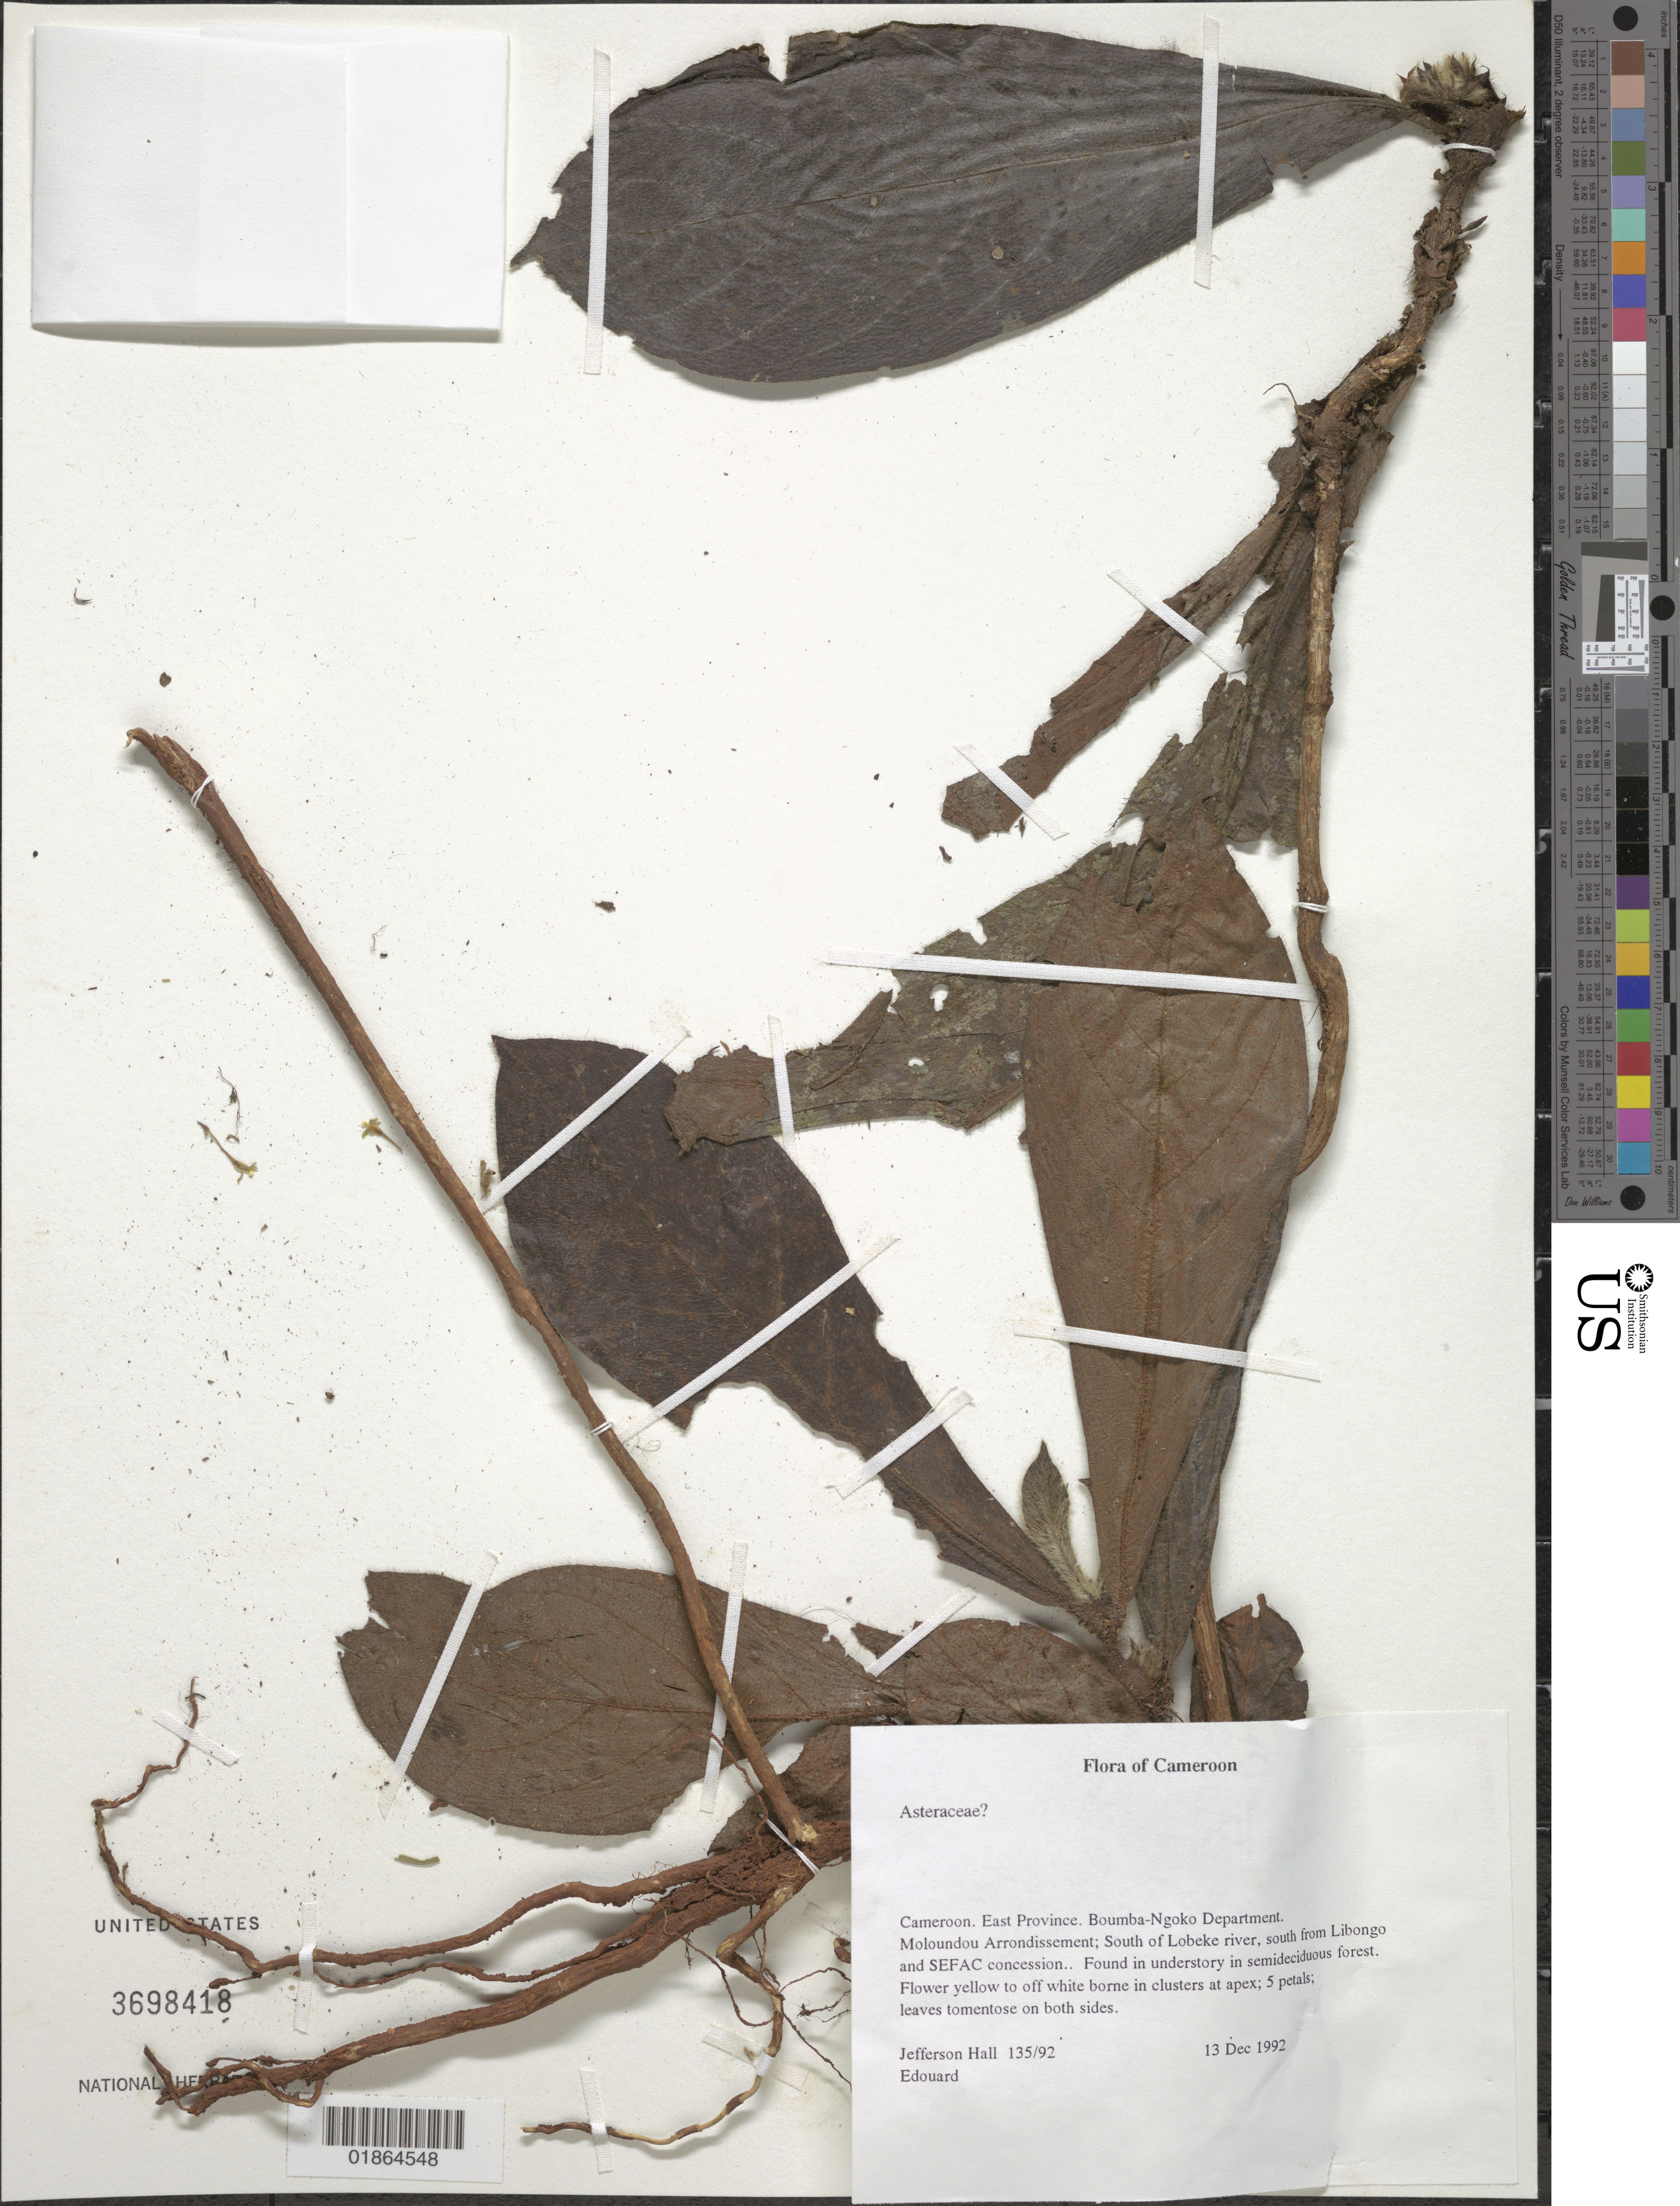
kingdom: Plantae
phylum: Tracheophyta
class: Magnoliopsida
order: Asterales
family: Asteraceae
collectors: J. Hall & -. Edouard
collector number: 135/92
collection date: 1992-12-10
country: Cameroon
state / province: Est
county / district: Boumba-ngoko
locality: Moloundou Arrondissement; old SFIS logging concession.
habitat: Found in understory in semideciduous forest.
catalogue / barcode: US 3698418